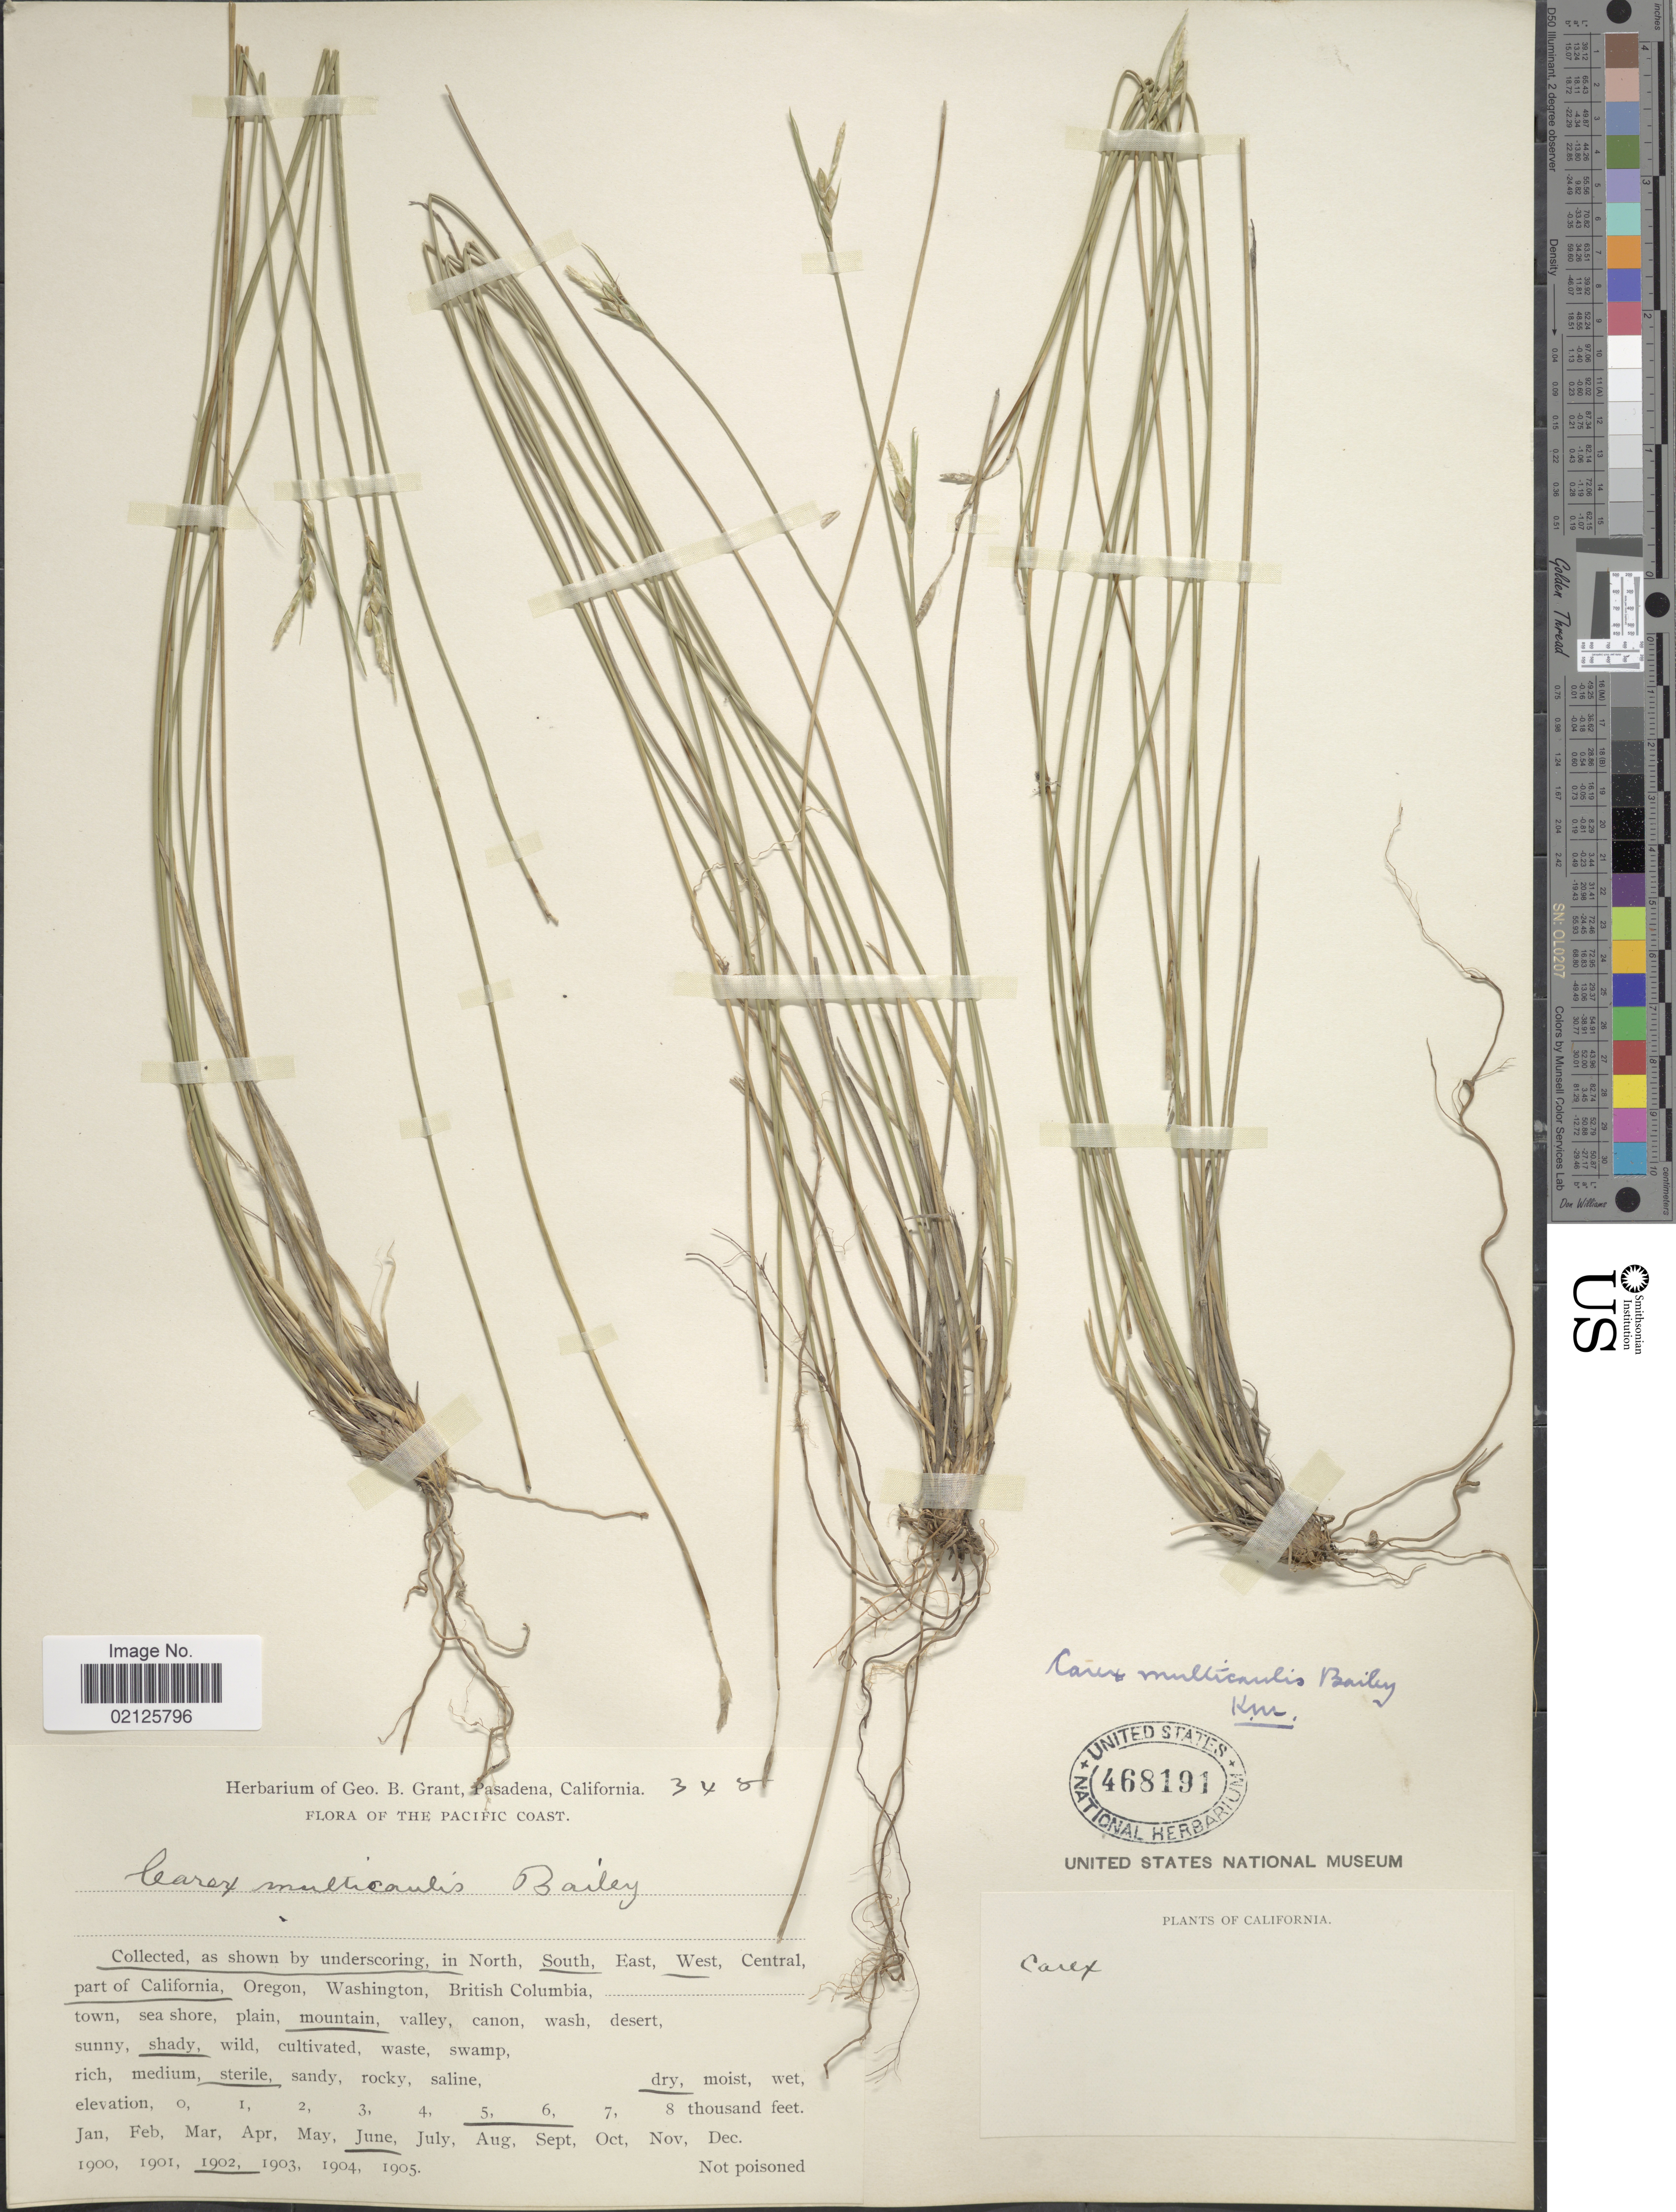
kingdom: Plantae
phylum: Tracheophyta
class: Liliopsida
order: Poales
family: Cyperaceae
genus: Carex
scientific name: Carex multicaulis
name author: L.H. Bailey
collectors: ex herb. Geo. B. Grant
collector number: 345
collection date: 1902-06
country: United States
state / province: California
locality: The Pacific Coast, as shown by underscoring, in South, West, part of California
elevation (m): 1829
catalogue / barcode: US 468191